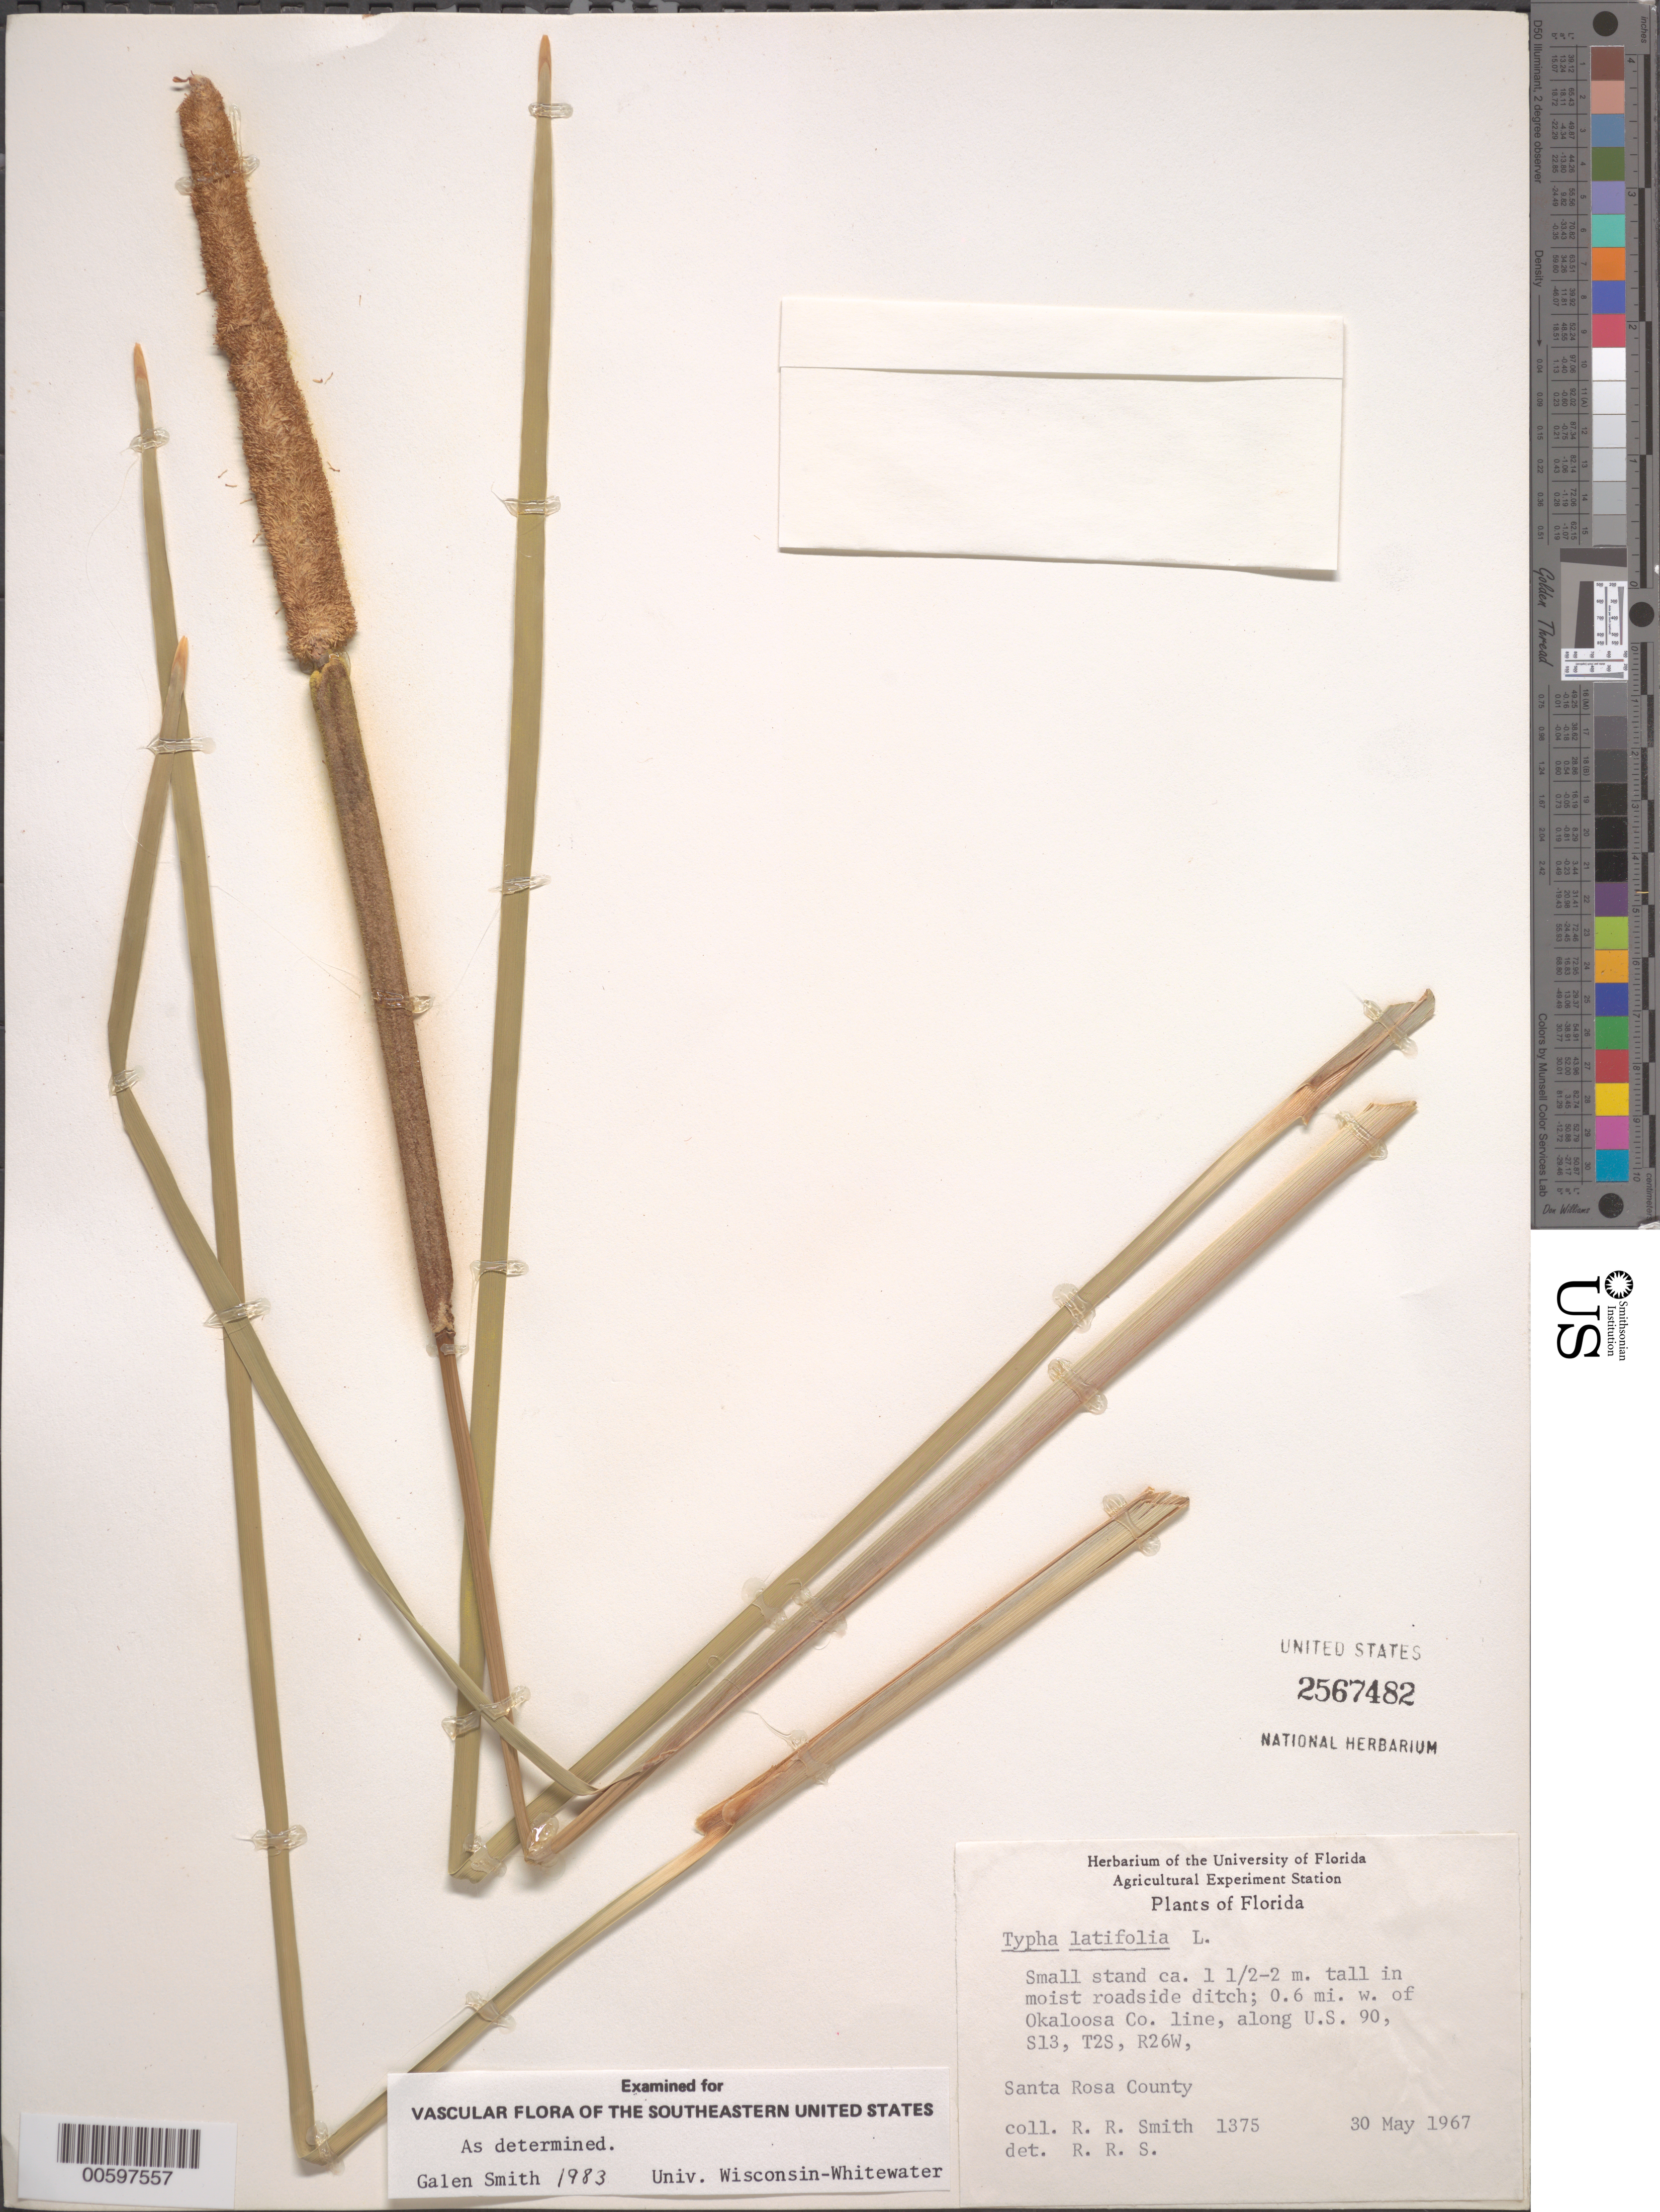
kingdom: Plantae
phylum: Tracheophyta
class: Liliopsida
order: Poales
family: Typhaceae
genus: Typha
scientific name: Typha latifolia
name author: L.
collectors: R. R. Smith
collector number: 1375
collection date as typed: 30 May 1967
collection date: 1967-05-30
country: United States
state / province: Florida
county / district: Santa Rosa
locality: Along US 90, S13, T2S, R26W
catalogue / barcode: US 2567482